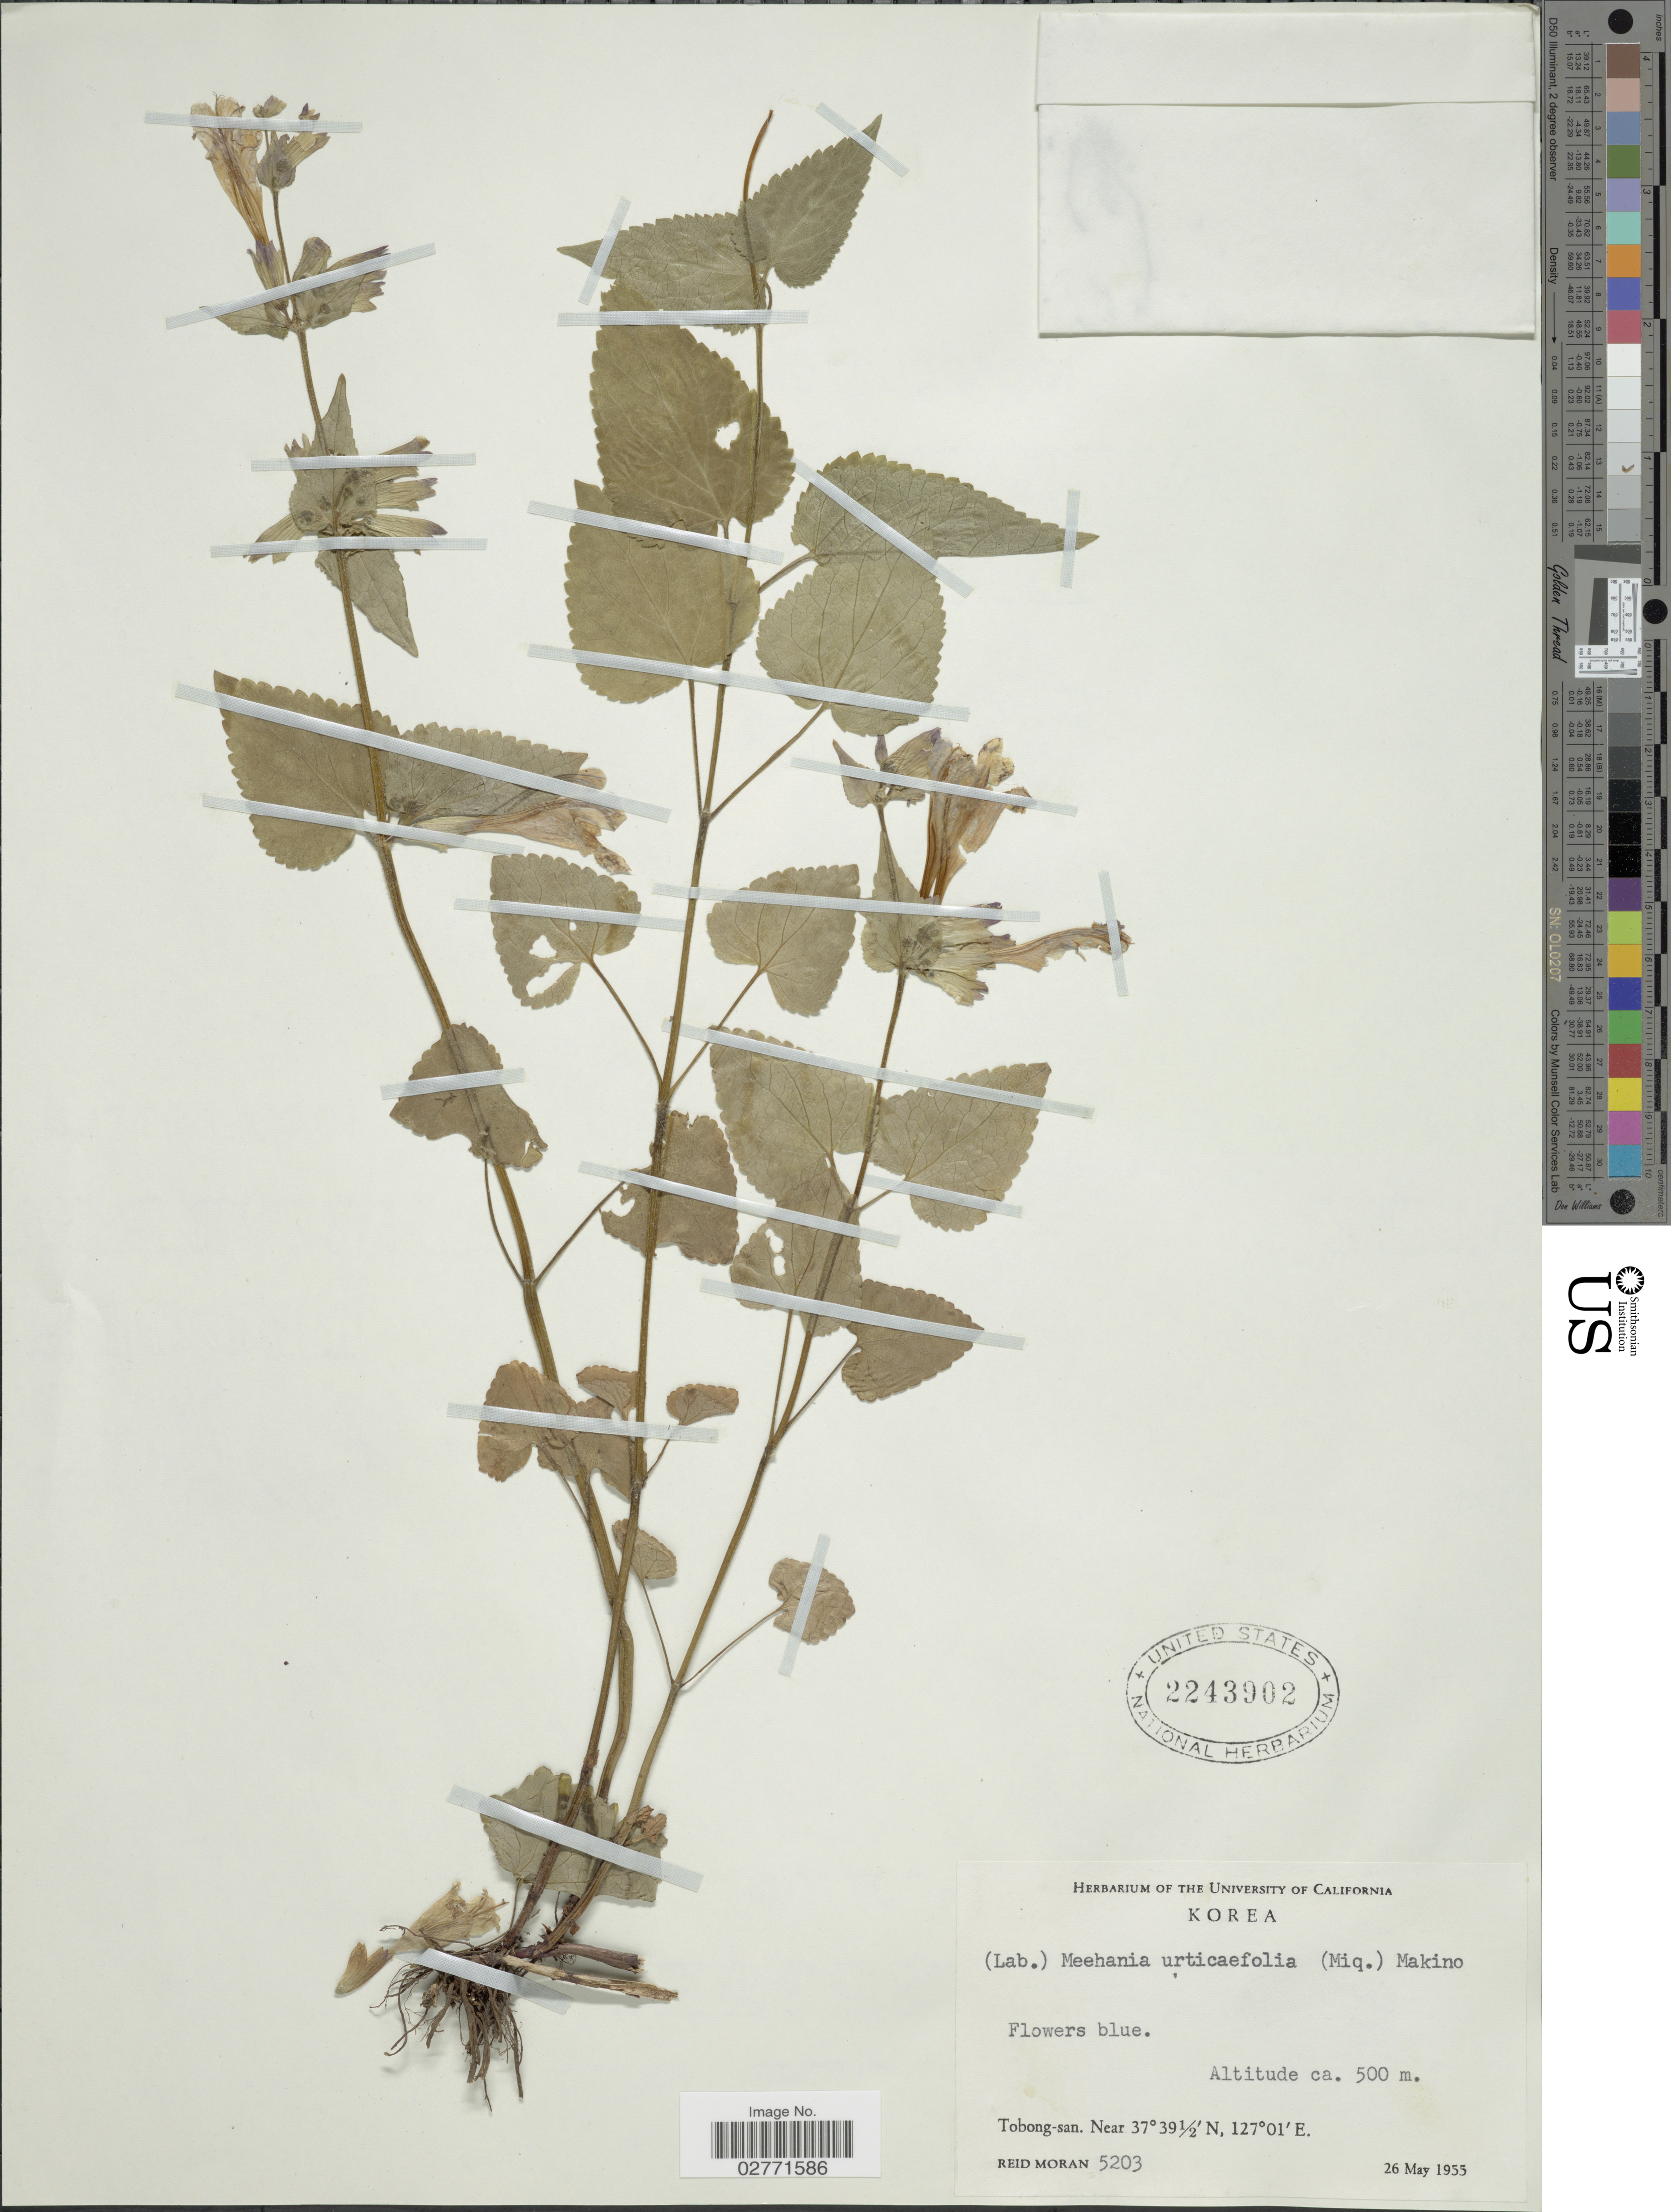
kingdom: Plantae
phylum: Tracheophyta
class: Magnoliopsida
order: Lamiales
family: Lamiaceae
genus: Meehania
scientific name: Meehania urticifolia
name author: (Miq.) Makino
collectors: R. V. Moran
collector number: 5203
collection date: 1955-05-26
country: South Korea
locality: Tobong-san.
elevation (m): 500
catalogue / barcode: US 2243902